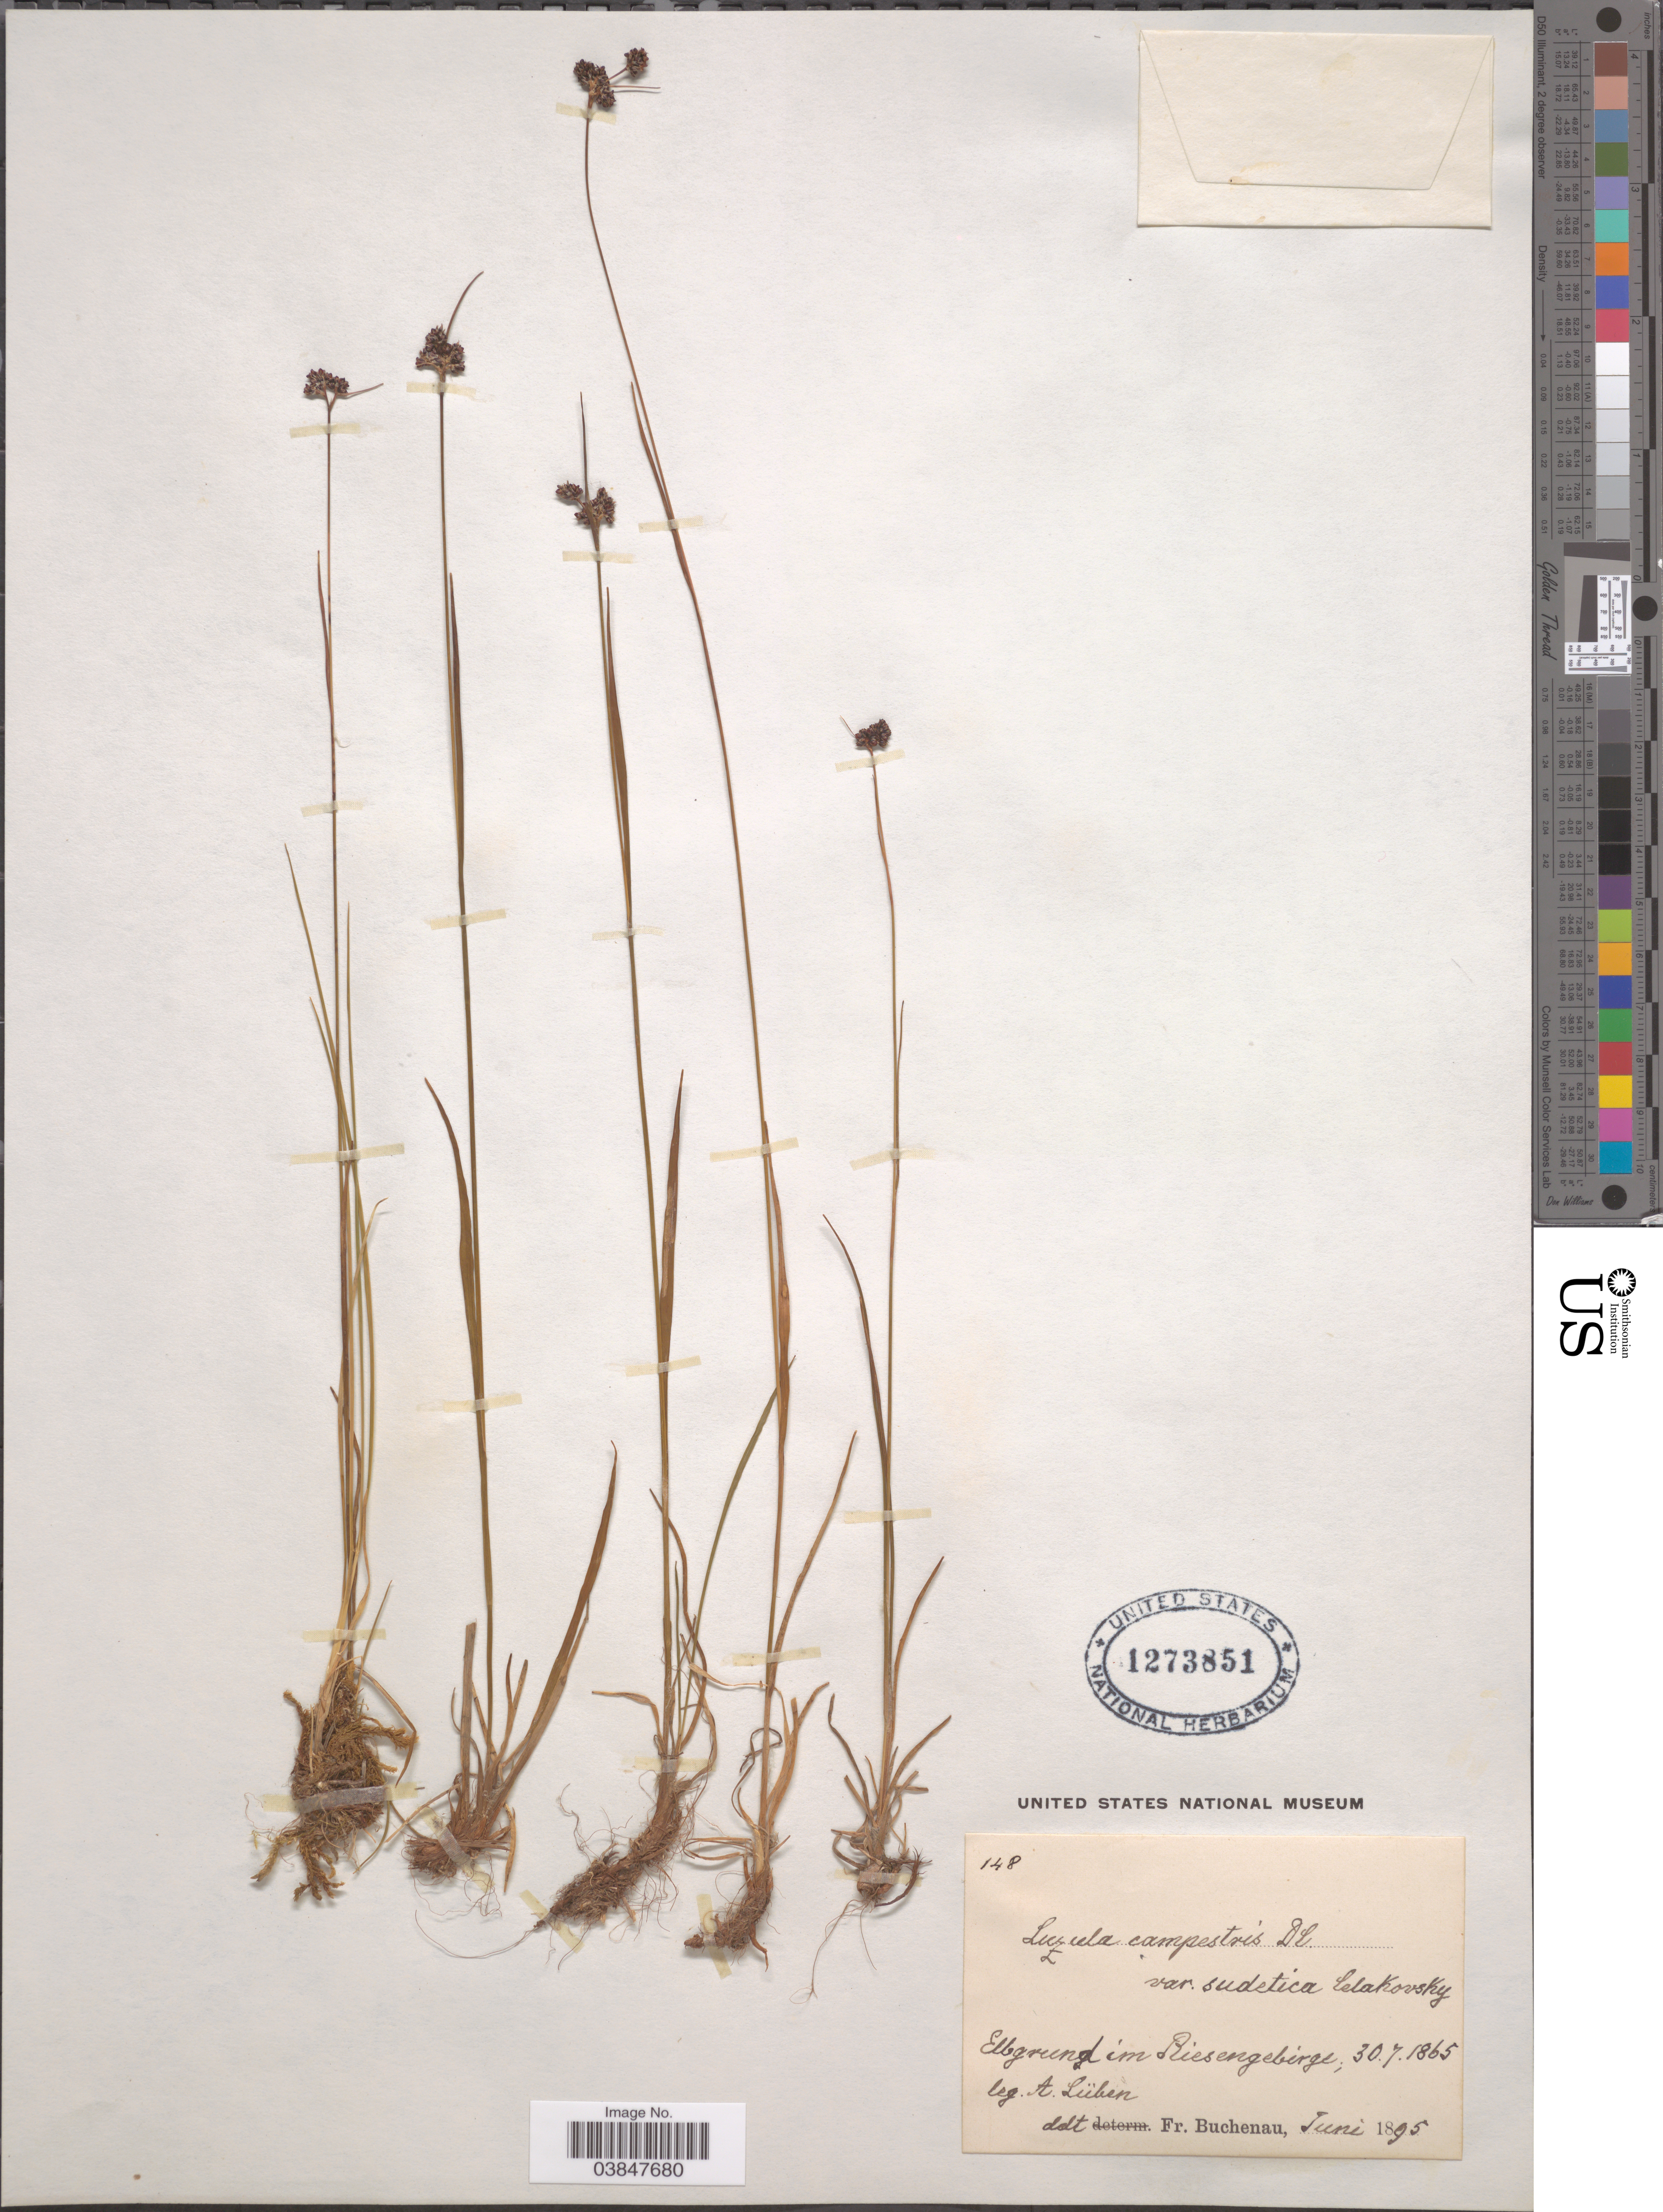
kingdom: Plantae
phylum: Tracheophyta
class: Liliopsida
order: Poales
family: Juncaceae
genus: Luzula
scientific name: Luzula campestris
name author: (L.) DC.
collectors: A. Lüben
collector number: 148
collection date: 1865-07-30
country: Germany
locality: Elbgrund im Riesengebirge.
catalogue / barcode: US 1273851